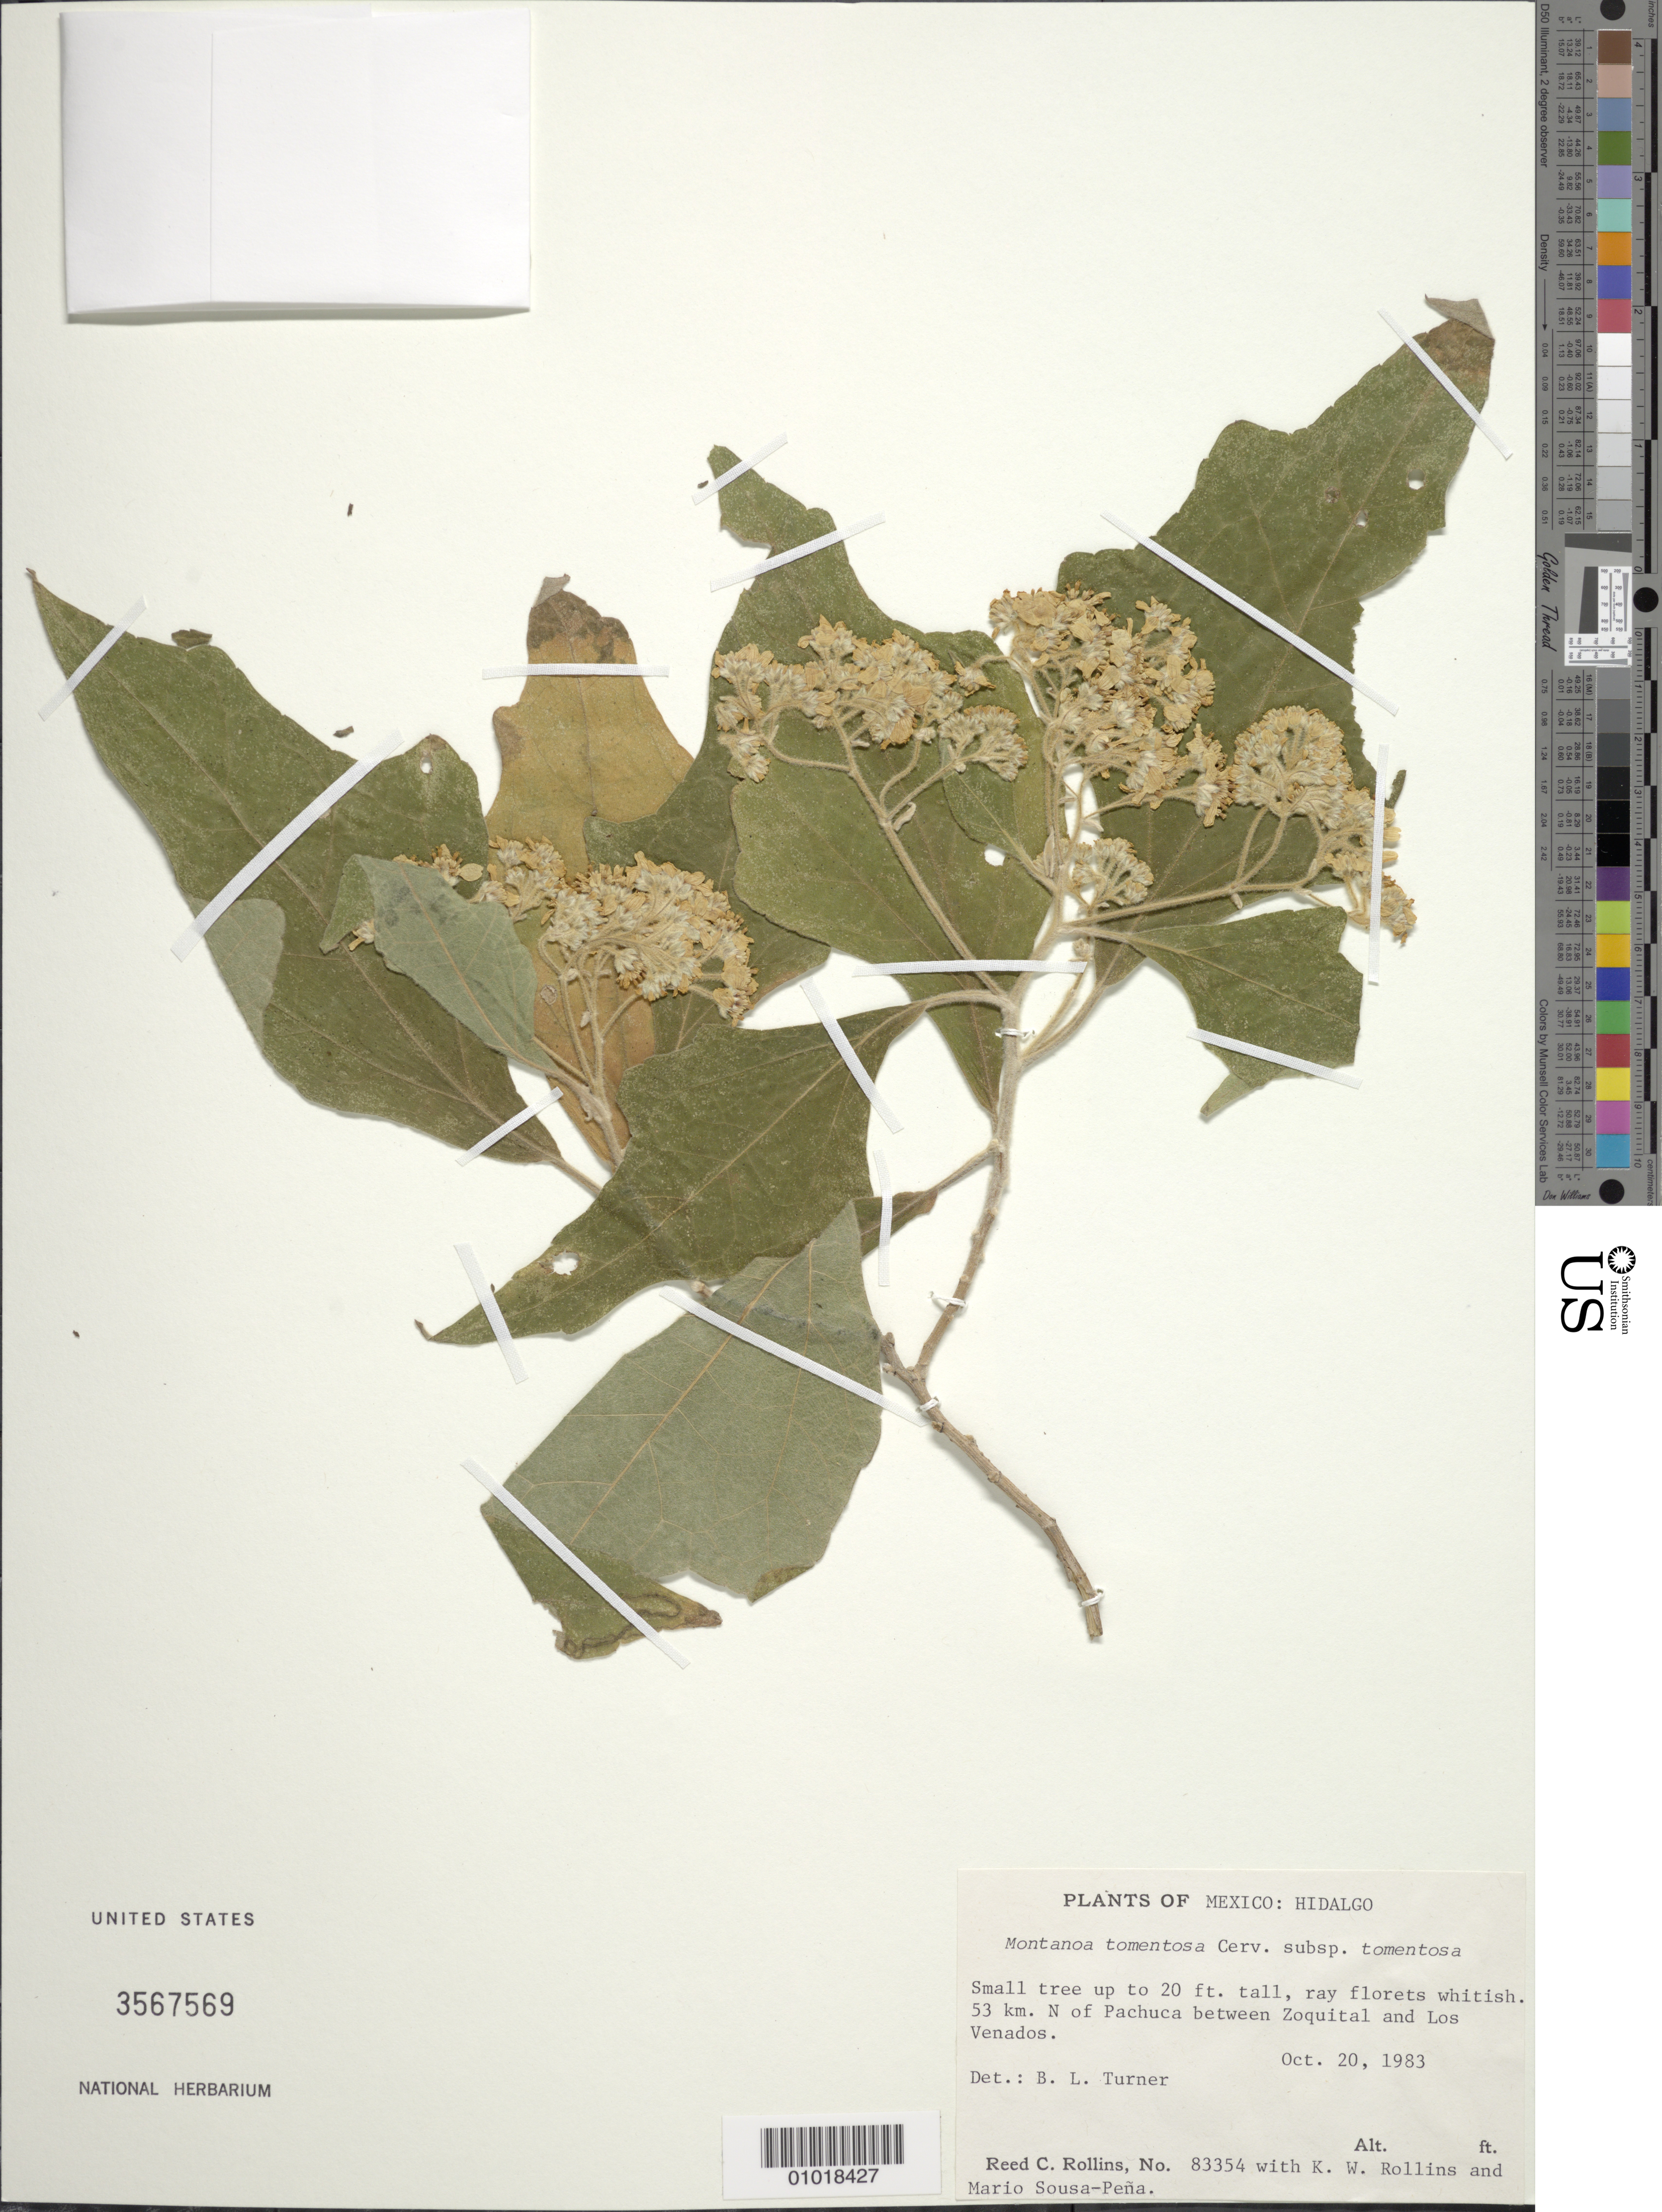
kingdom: Plantae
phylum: Tracheophyta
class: Magnoliopsida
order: Asterales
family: Asteraceae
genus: Montanoa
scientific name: Montanoa tomentosa subsp. tomentosa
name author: Cerv.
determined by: Turner, B. L.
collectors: R. C. Rollins, K. W. Rollins & M. Sousa Peña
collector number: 83354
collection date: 1983-10-20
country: Mexico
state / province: Hidalgo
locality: Pachuca, 53 km N of, between Zoquital and Los Venados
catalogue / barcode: US 3567569